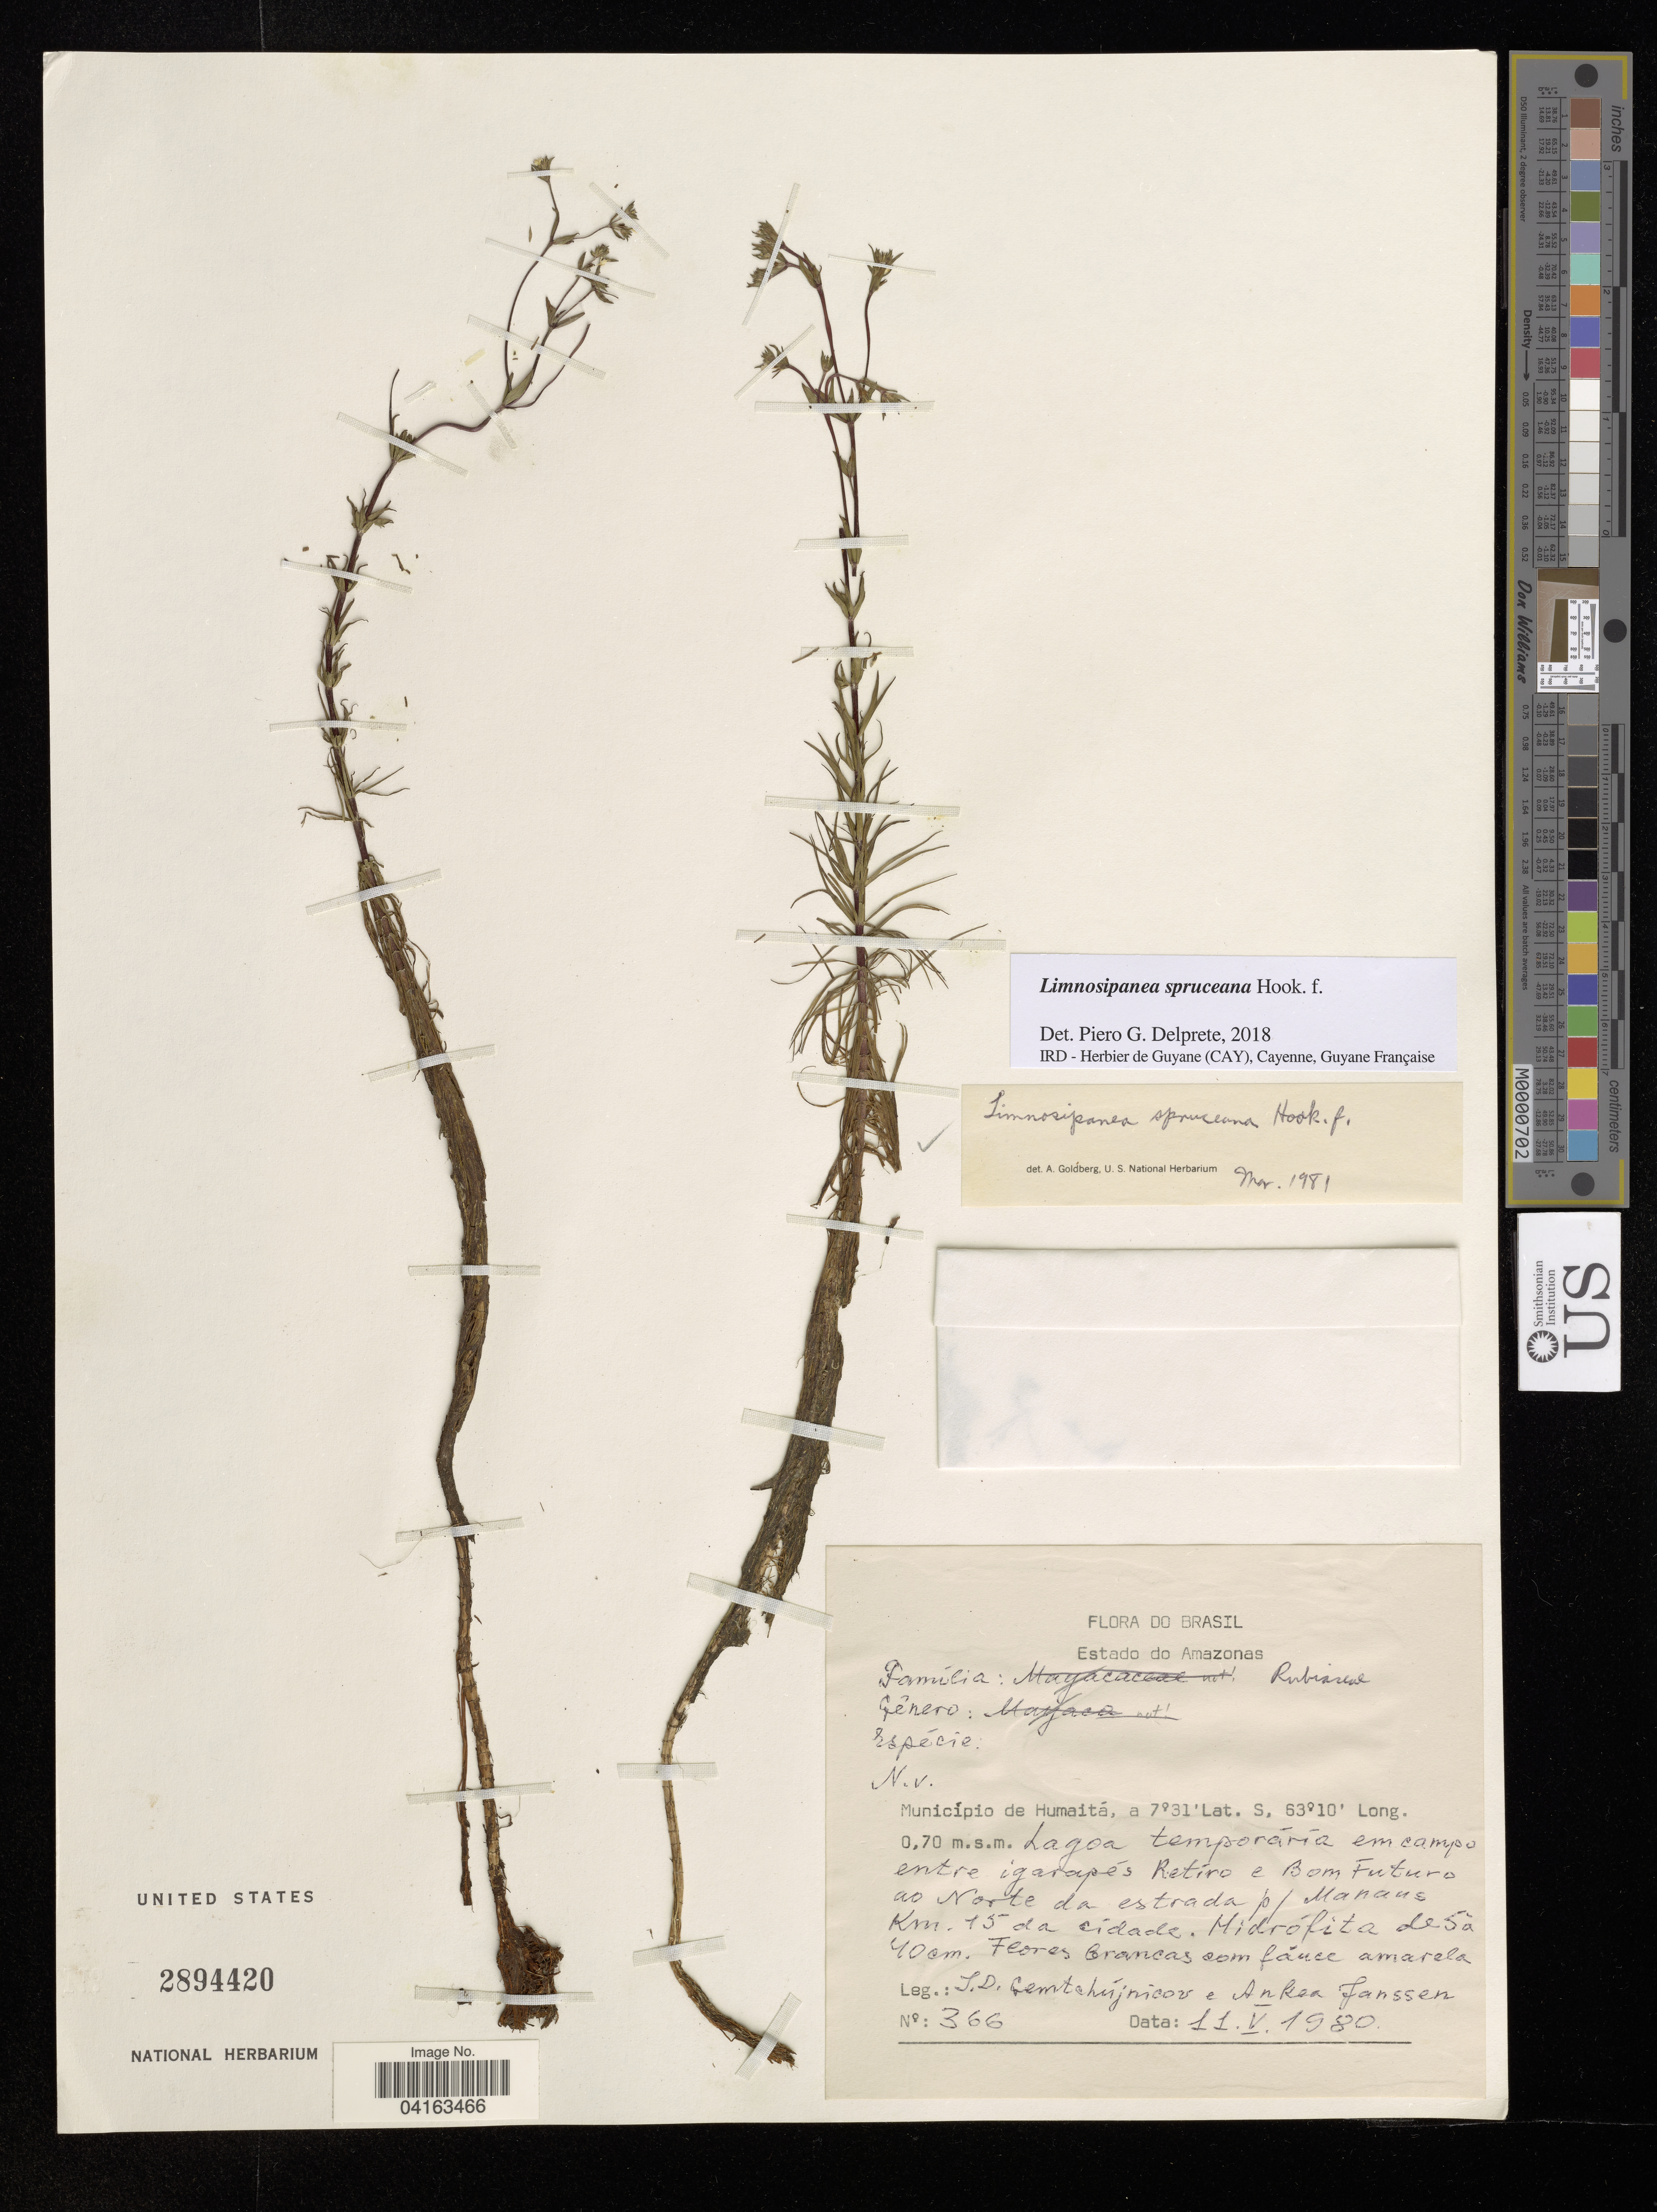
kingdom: Plantae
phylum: Tracheophyta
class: Magnoliopsida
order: Gentianales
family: Rubiaceae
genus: Limnosipanea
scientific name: Limnosipanea spruceana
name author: Hook. f.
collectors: I. D. Gemtchújnicov & A. Janssen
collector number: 366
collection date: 1980-05-11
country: Brazil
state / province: Amazonas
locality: Lagoa temporáría emcampo entre igarapés Retíro e Bom Futuro ao Norte da estrada p/Manans KM. 15 da cidade. Midrófita deSa 40cm. Feores Cramcas comfánce amarela.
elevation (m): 0.7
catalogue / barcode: US 2894420